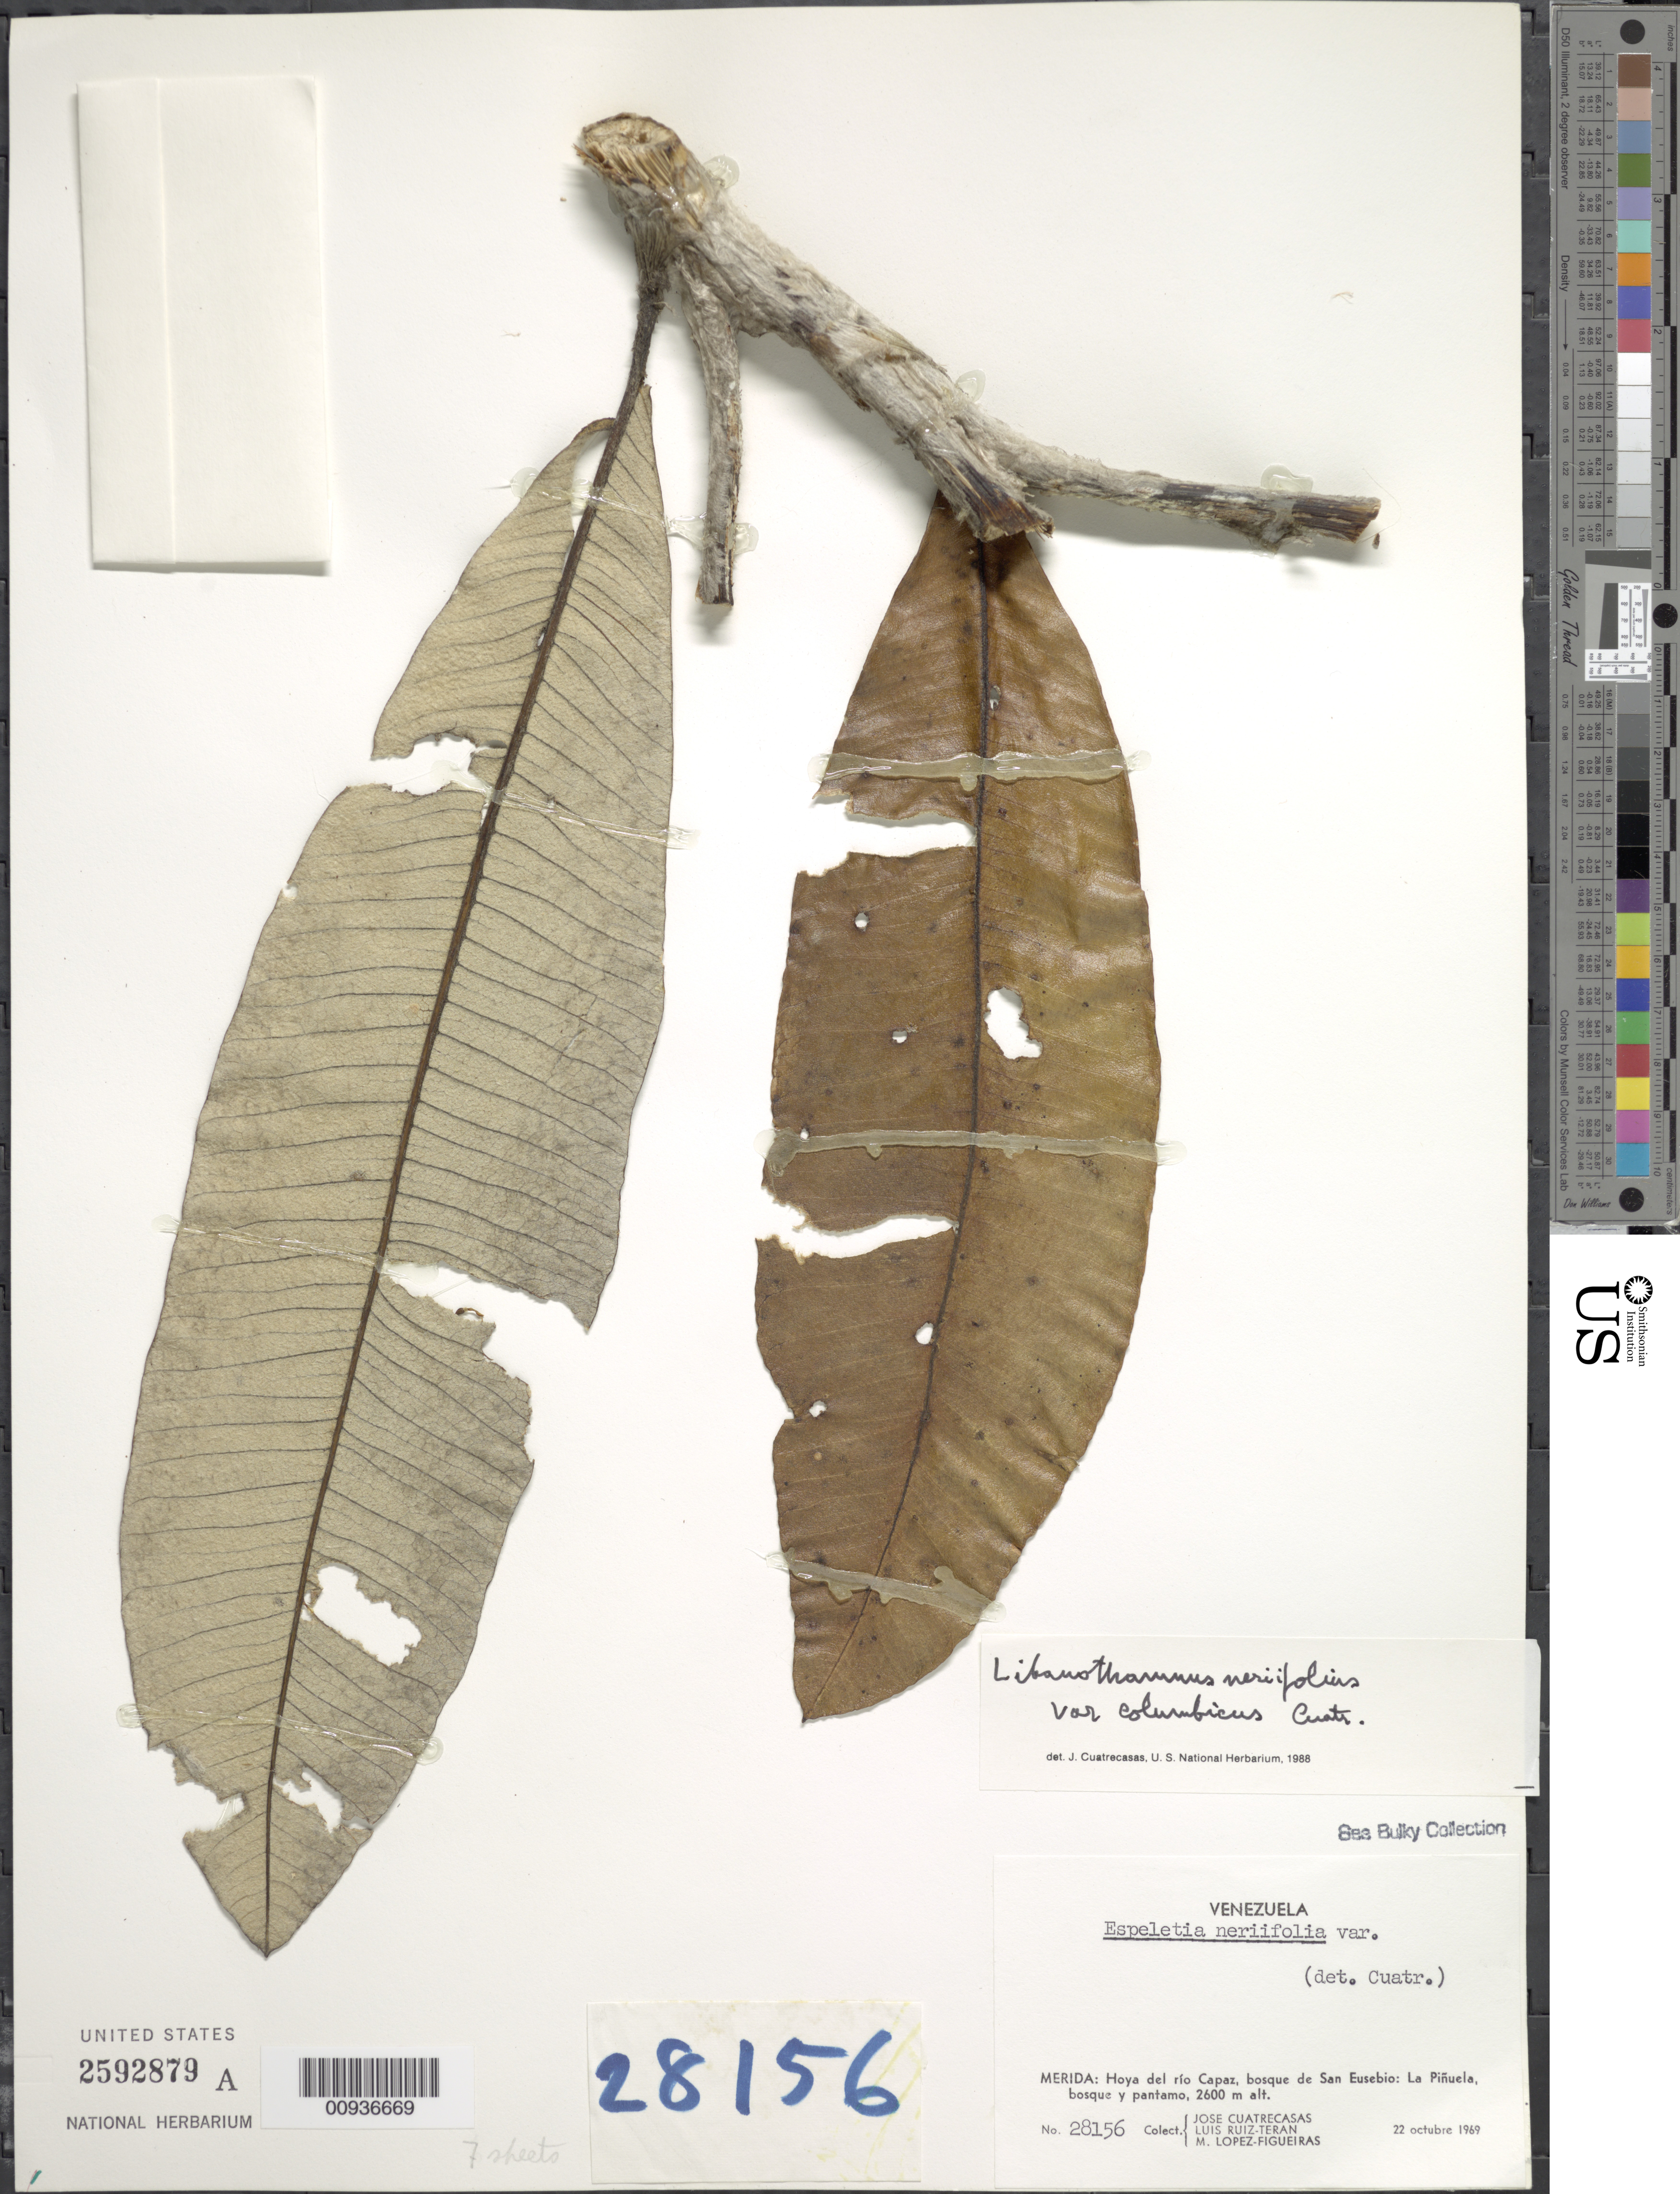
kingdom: Plantae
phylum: Tracheophyta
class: Magnoliopsida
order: Asterales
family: Asteraceae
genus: Libanothamnus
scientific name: Libanothamnus neriifolius var. columbicus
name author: (Cuatrec.) Cuatrec.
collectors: J. Cuatrecasas, L. Teran & M. López Figueiras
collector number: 28156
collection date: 1969-10-22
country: Venezuela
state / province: Mérida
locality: Hoya del rio Capaz, bosque de San Eusebio, La Pinuela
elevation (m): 2600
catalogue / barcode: US 2592879A